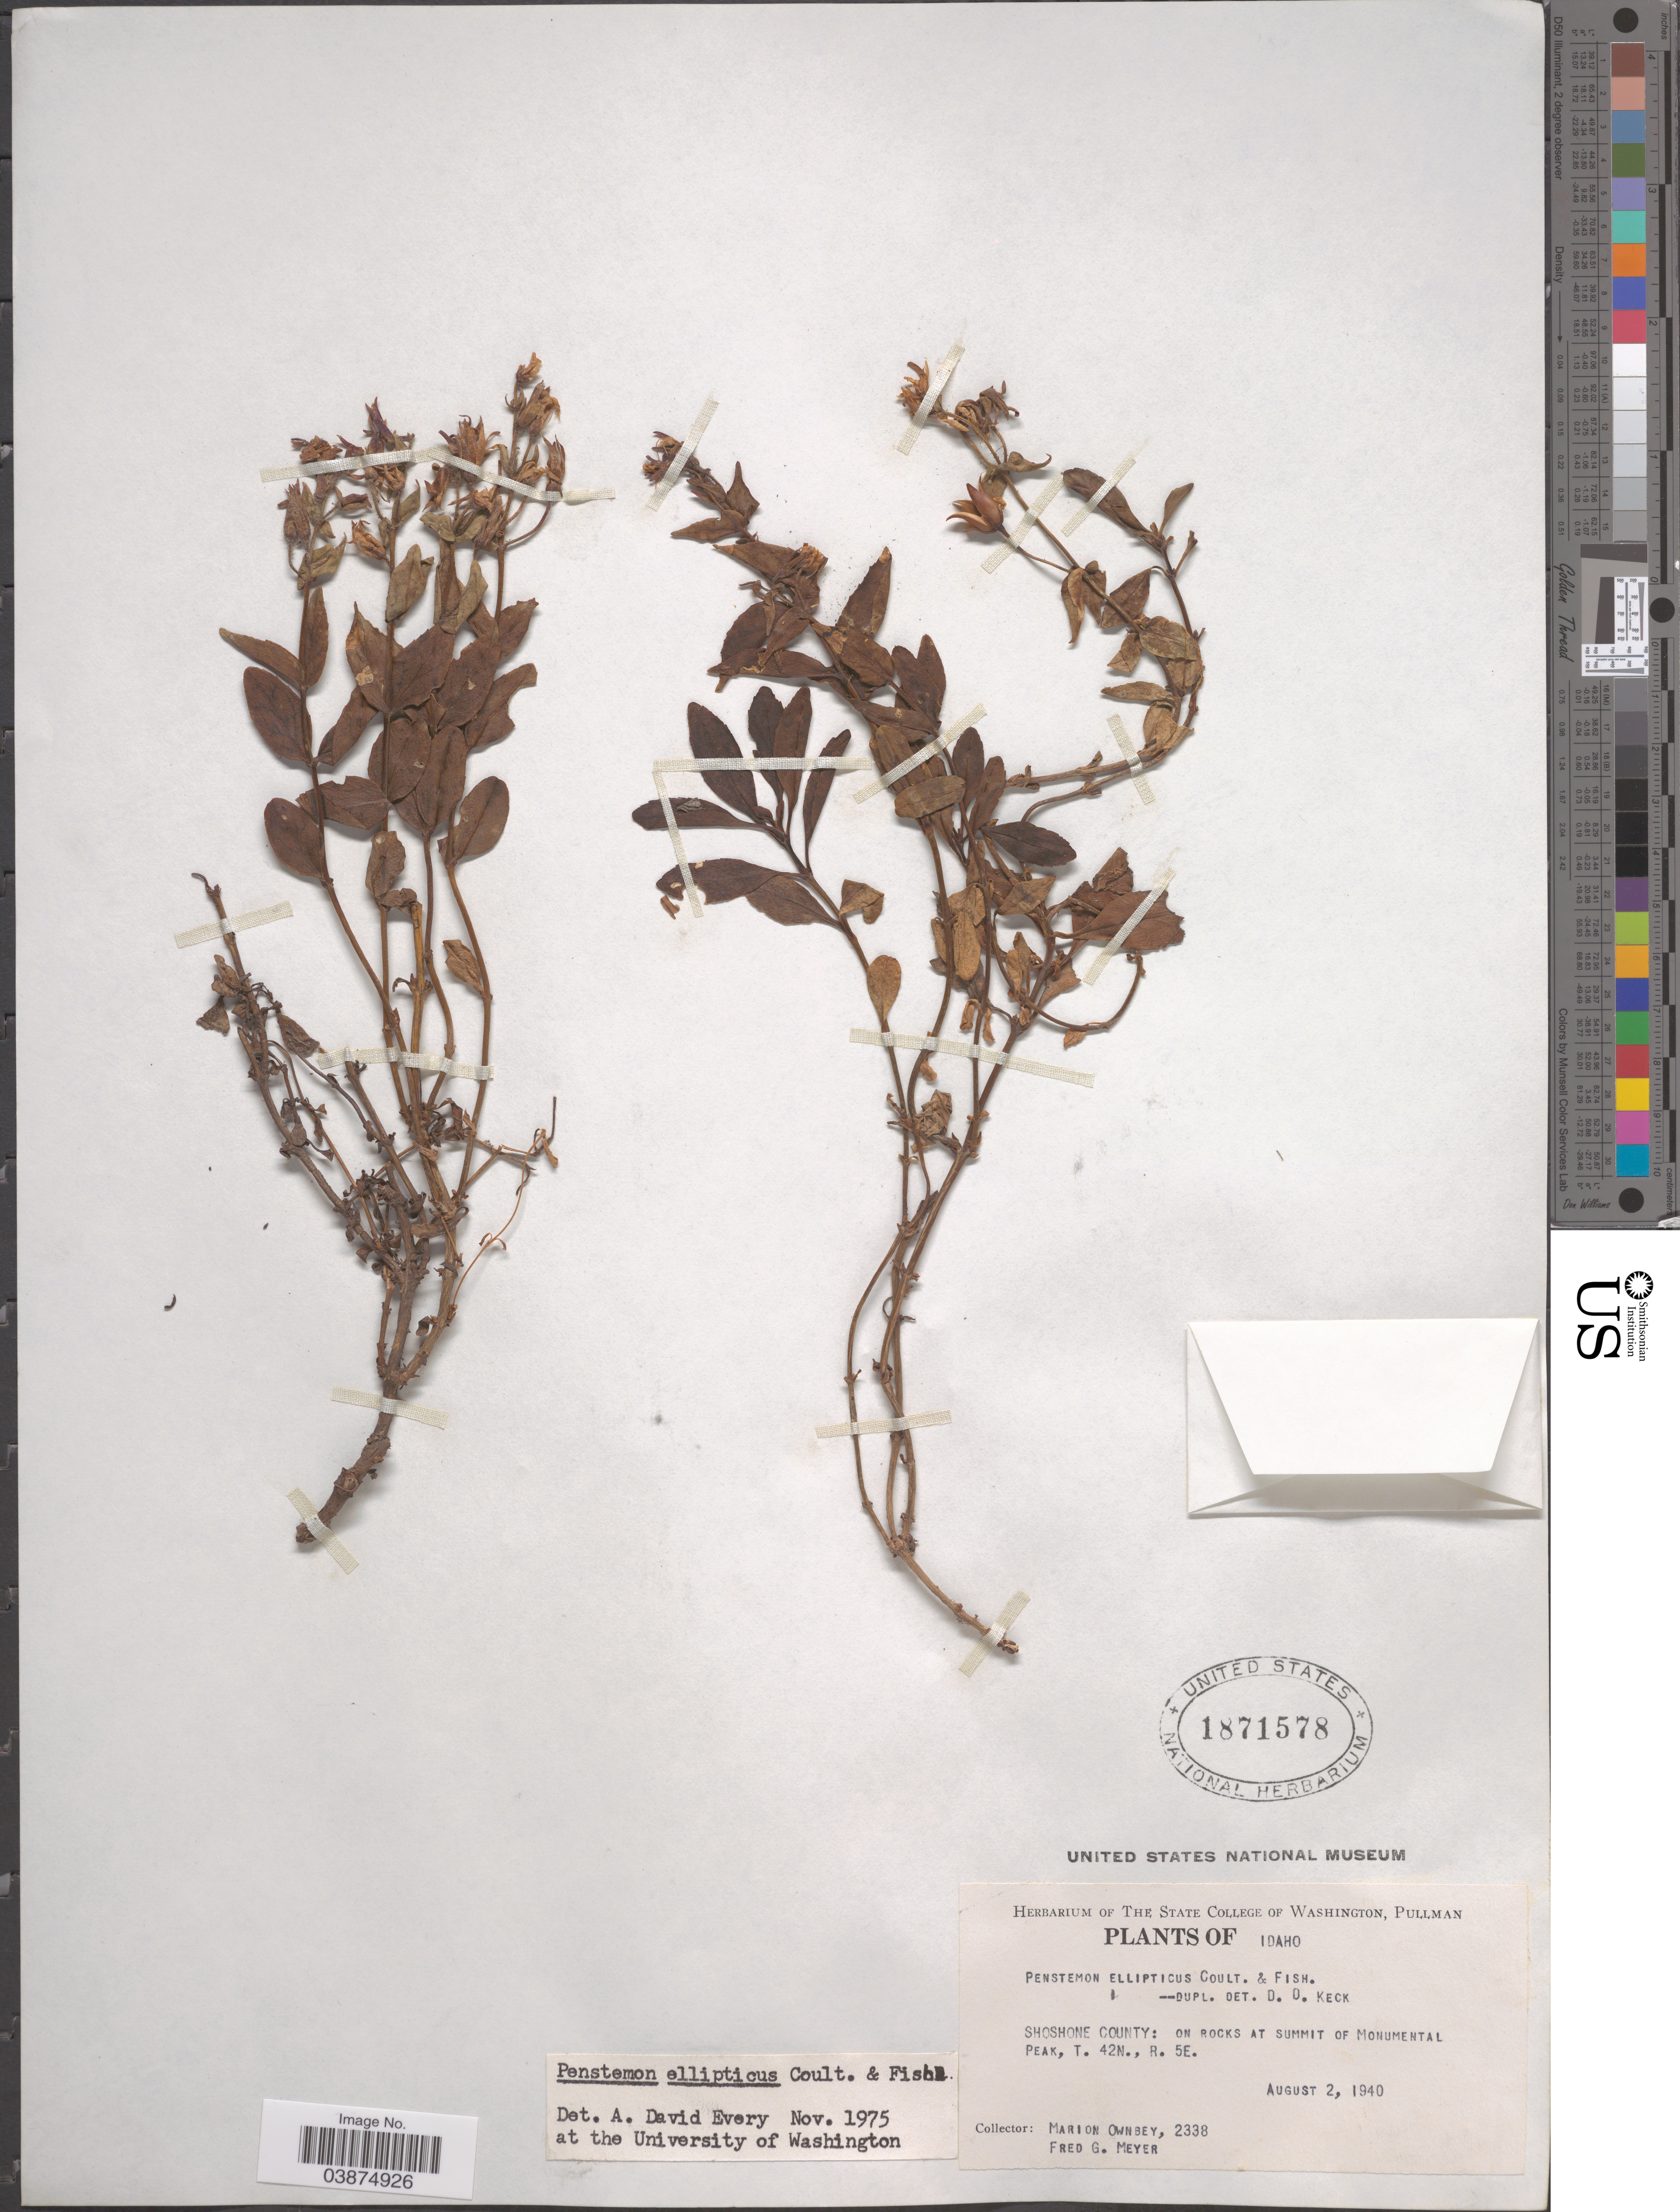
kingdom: Plantae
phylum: Tracheophyta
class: Magnoliopsida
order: Lamiales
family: Plantaginaceae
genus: Penstemon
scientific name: Penstemon ellipticus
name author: Greene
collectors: M. Ownbey & F. Meyer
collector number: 2338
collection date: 1940-08-02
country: United States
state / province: Idaho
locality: Shoshone County: summit of Monumental Peak, T. 42N., R. 5E.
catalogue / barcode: US 1871578